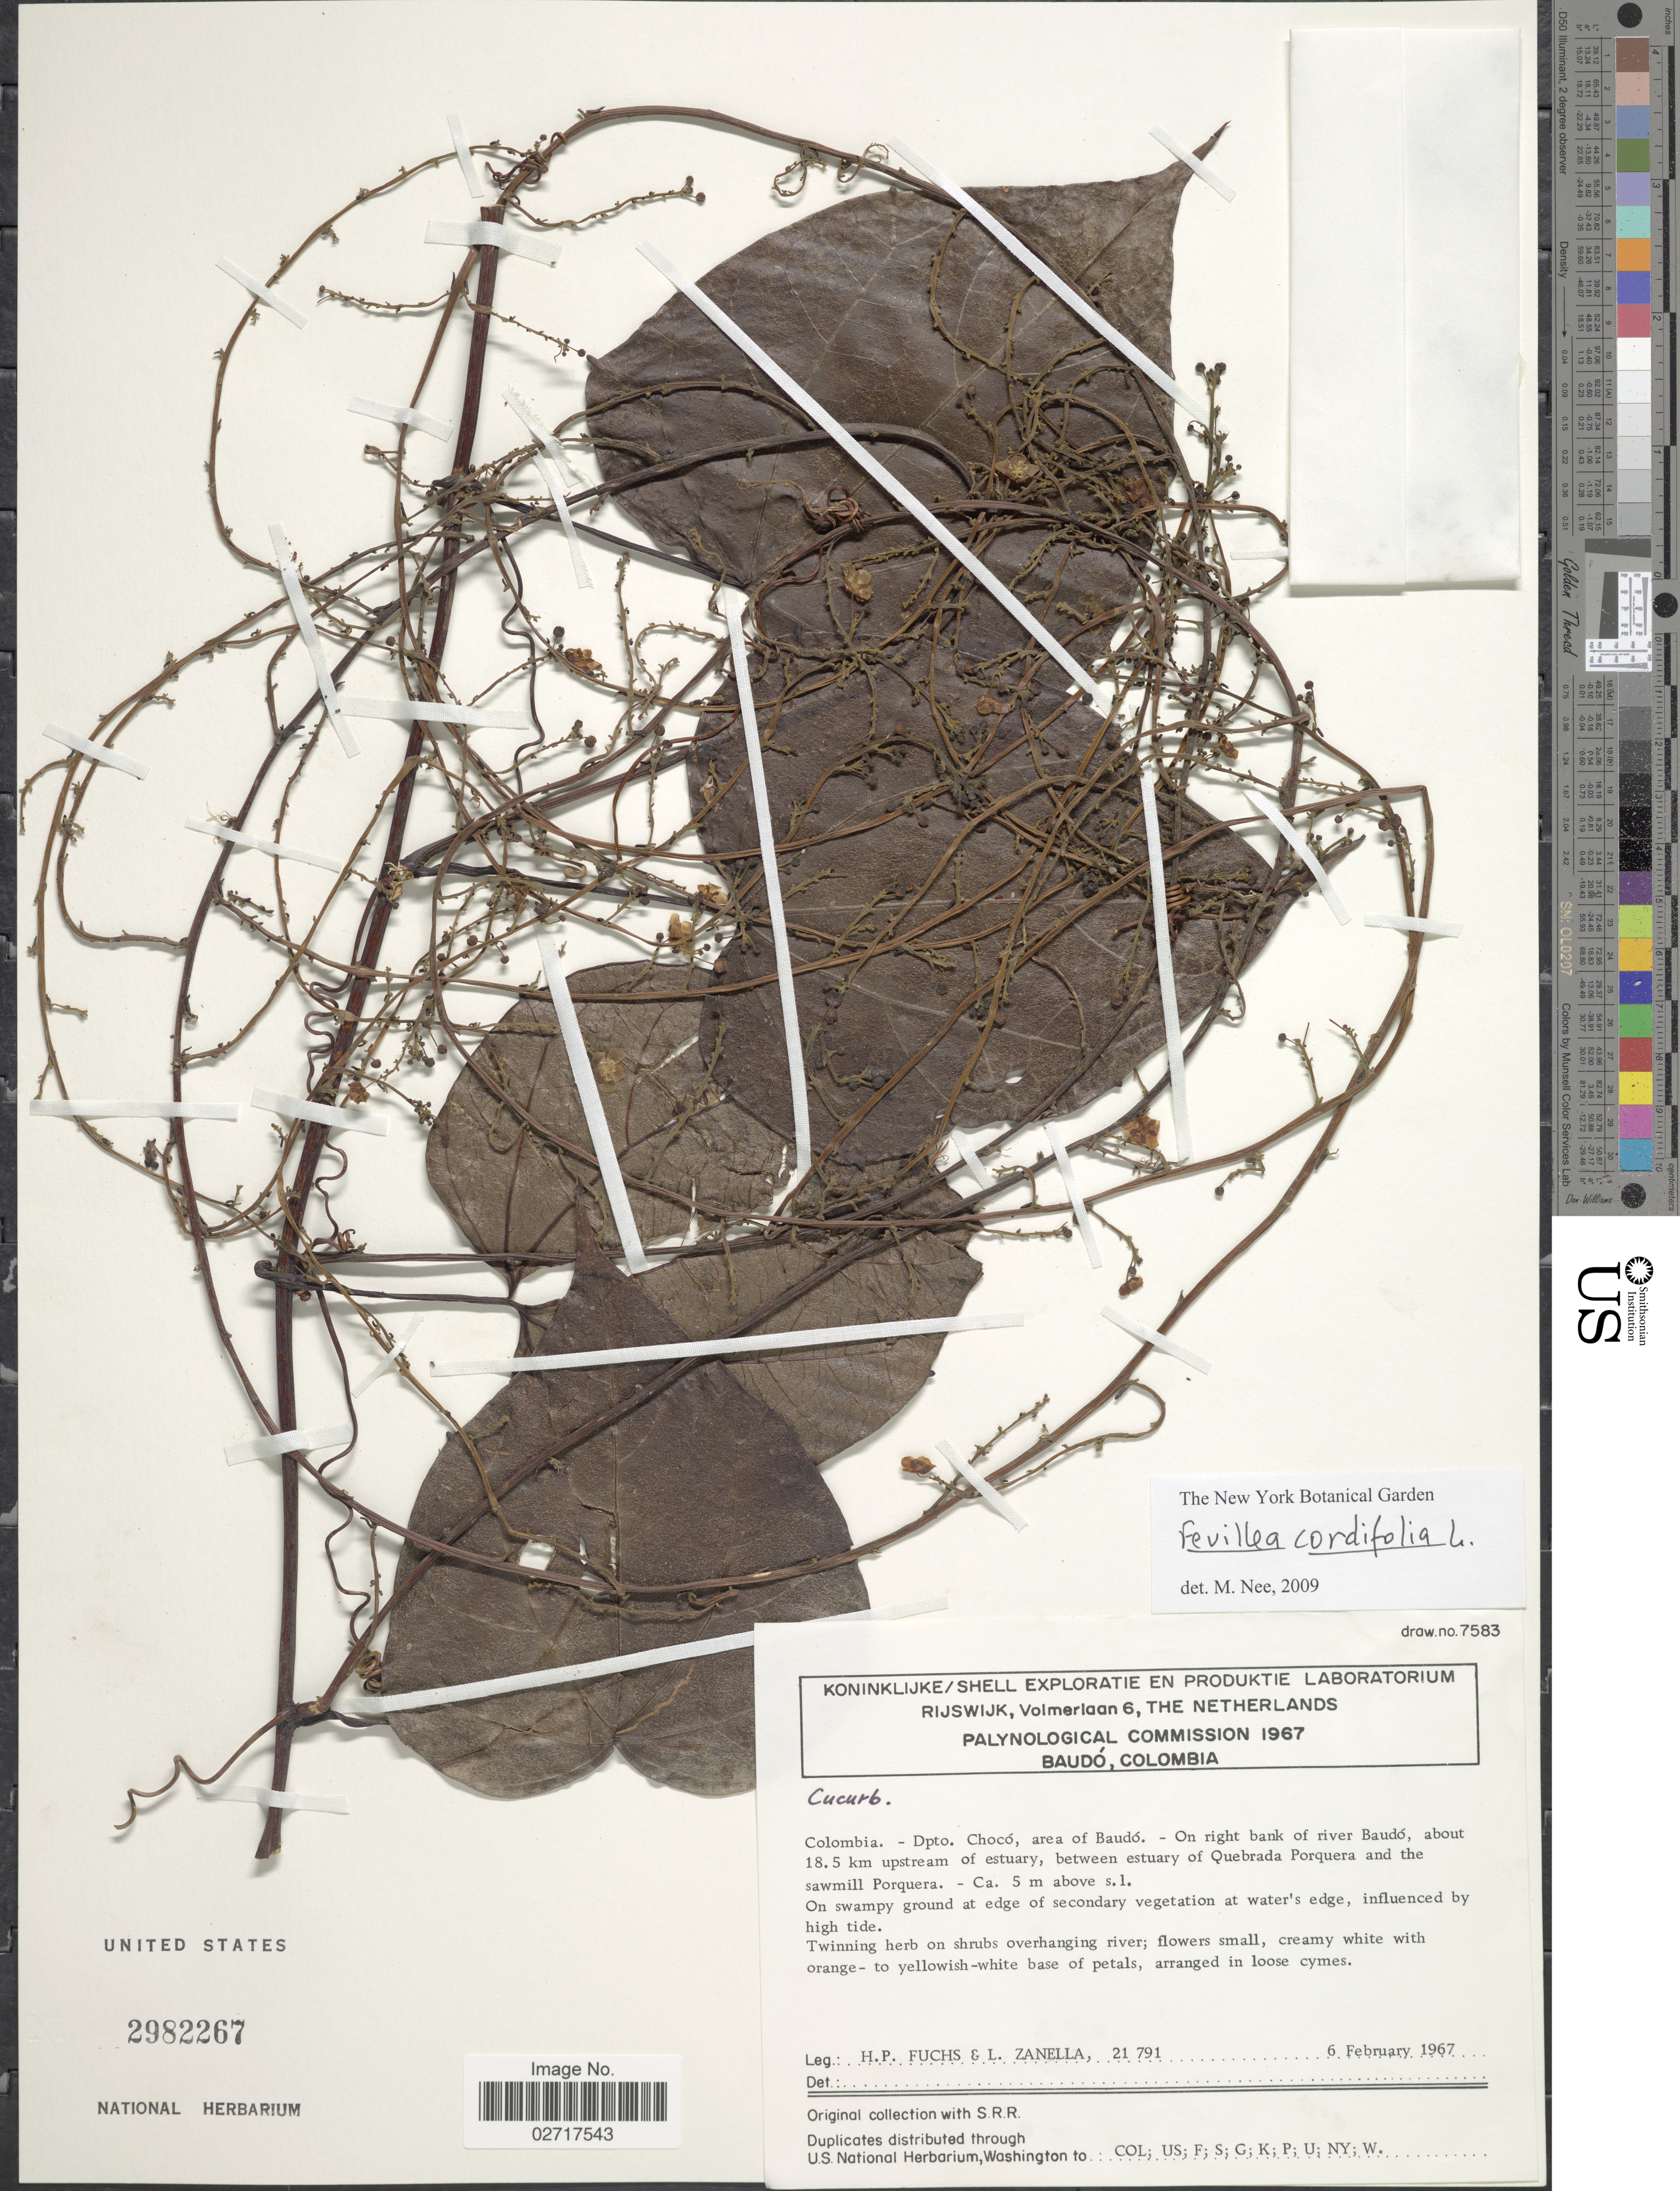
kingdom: Plantae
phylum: Tracheophyta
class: Magnoliopsida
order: Cucurbitales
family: Cucurbitaceae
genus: Fevillea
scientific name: Fevillea cordifolia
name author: L.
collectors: H. P. Fuchs & L. Zanella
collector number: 21791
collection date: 1967-02-06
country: Colombia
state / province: Chocó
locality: Dpto. Chocó, area of Baudó.- On right bank of river Baudó, about 18.5 km upstream of estuary, between estuary of Quebrada Porquera and the sawmill Porquera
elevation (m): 5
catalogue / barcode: US 2982267